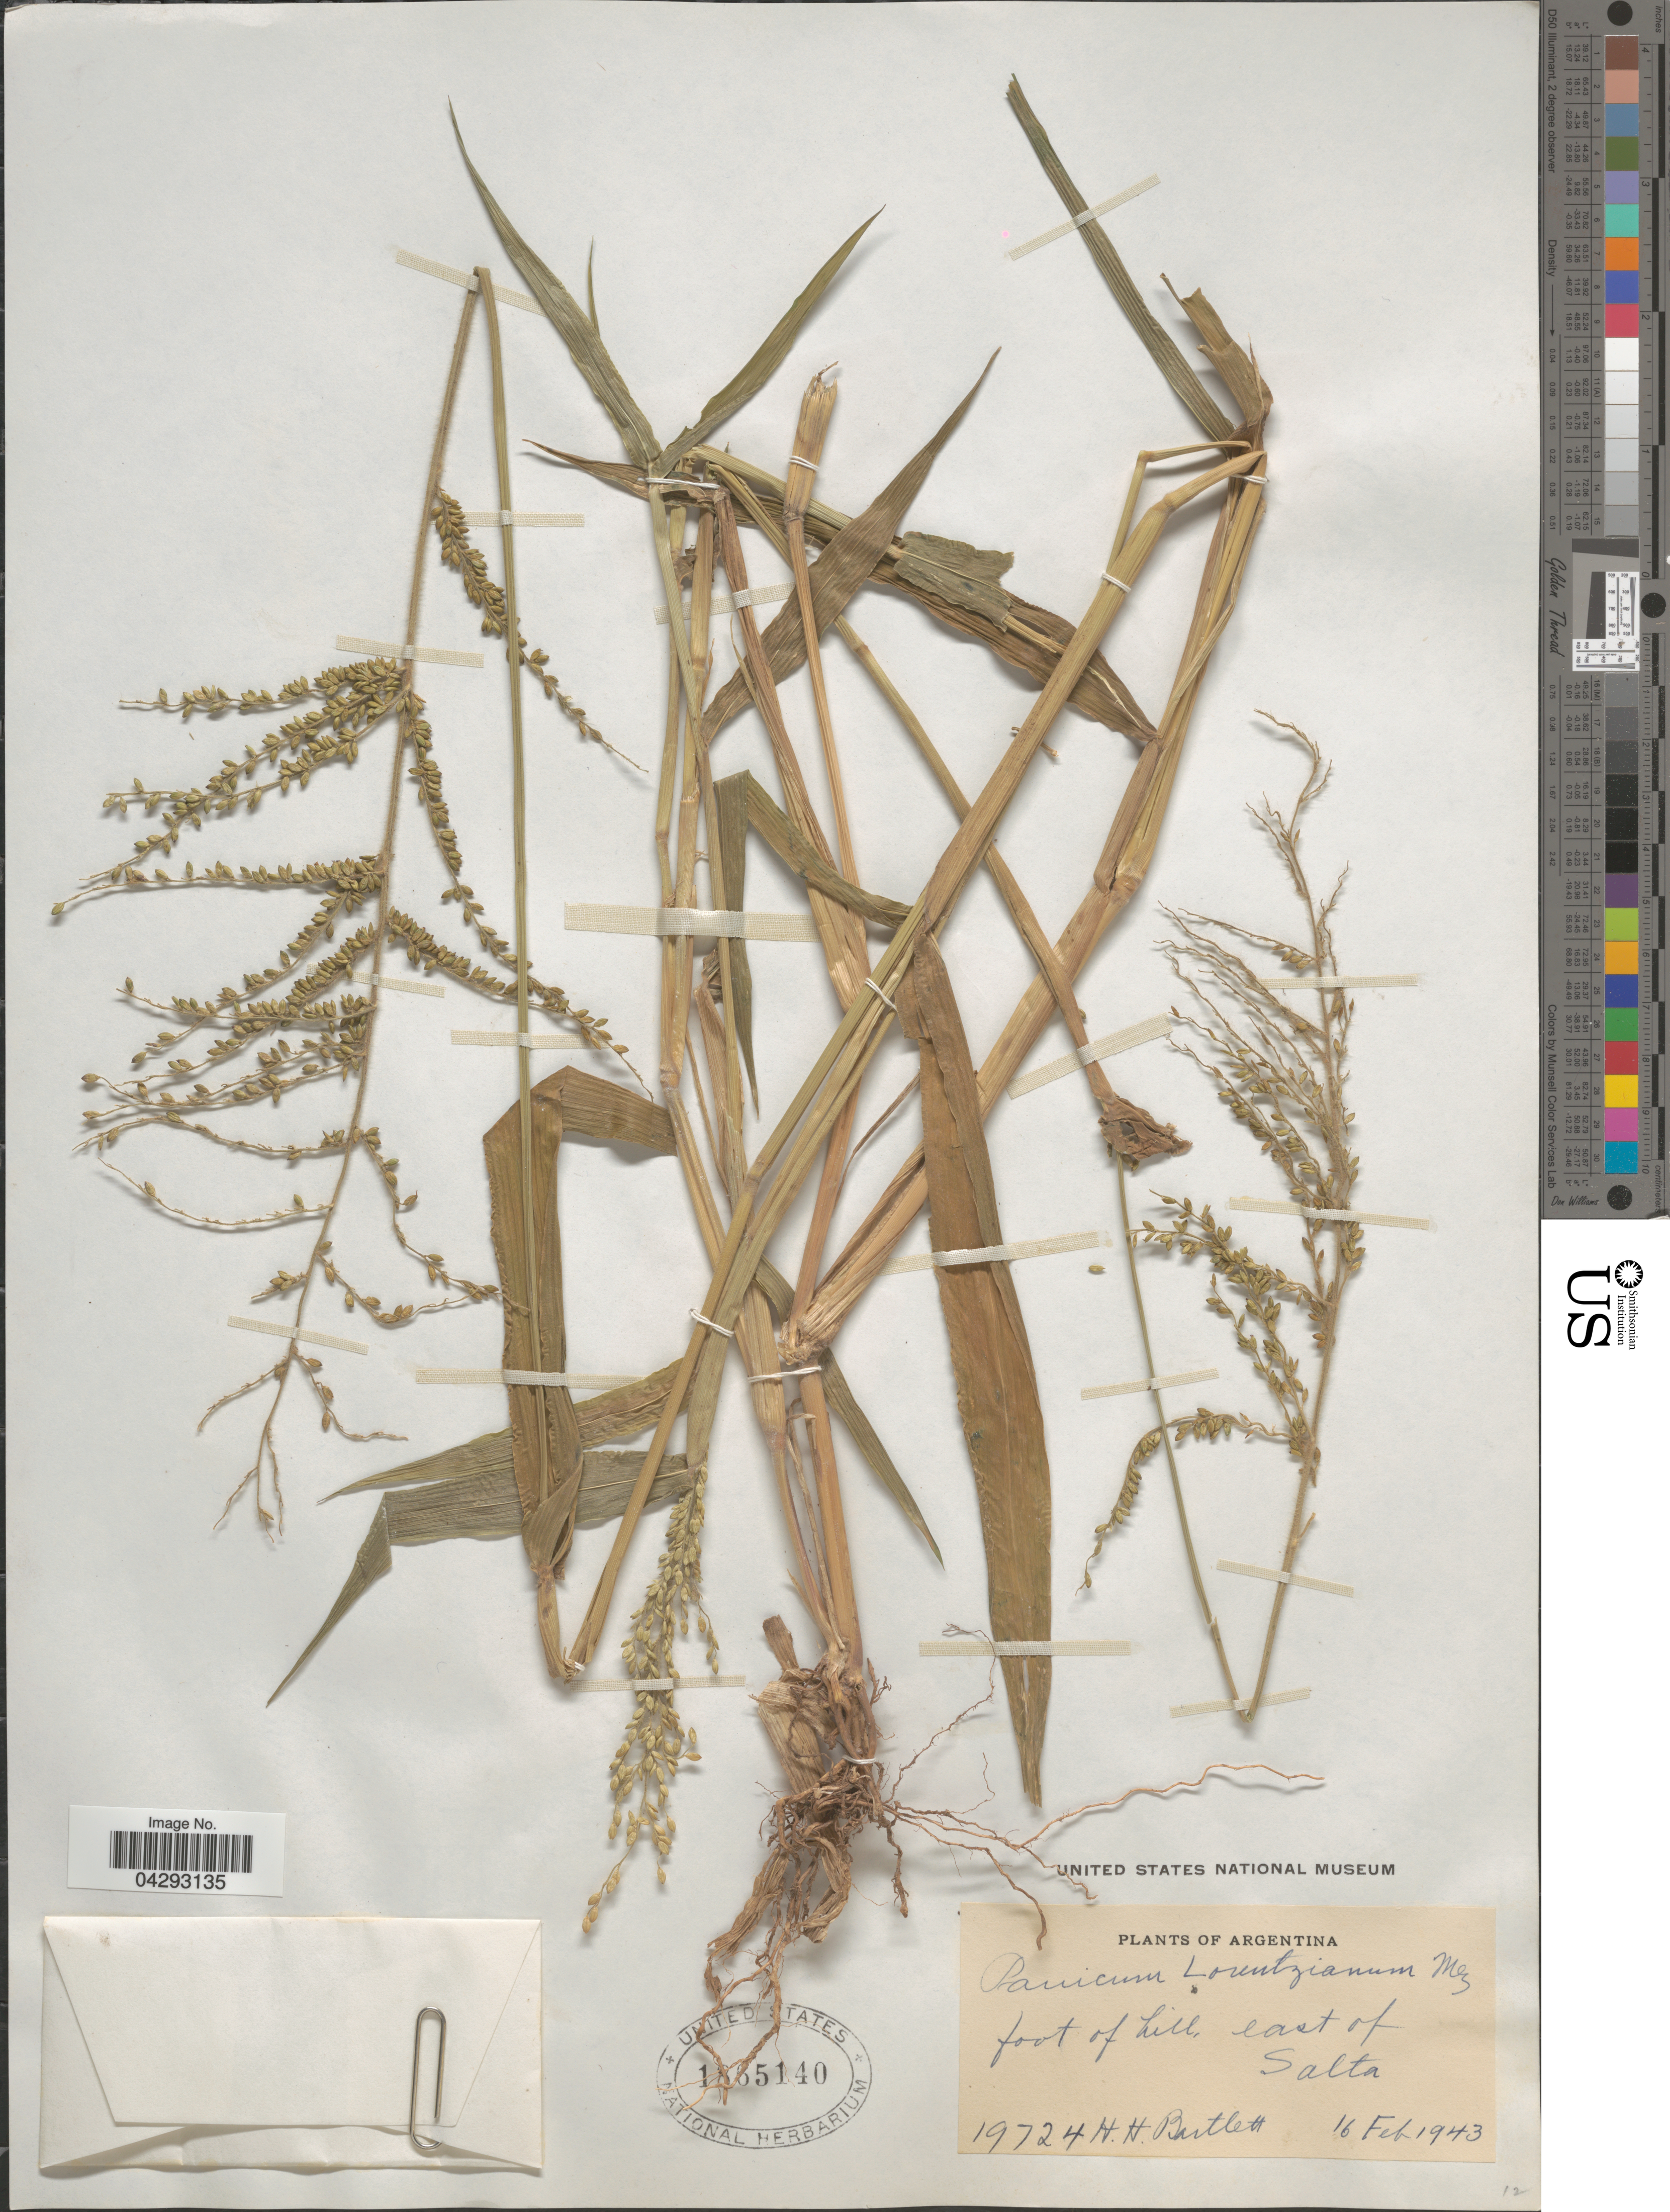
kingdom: Plantae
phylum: Tracheophyta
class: Liliopsida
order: Poales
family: Poaceae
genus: Urochloa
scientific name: Urochloa lorentziana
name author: (Mez) Morrone & Zuloaga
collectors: H. H. Bartlett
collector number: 19724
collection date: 1943-02-16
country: Argentina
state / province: Salta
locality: Foot of hill, east of Salta.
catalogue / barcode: US 1865140